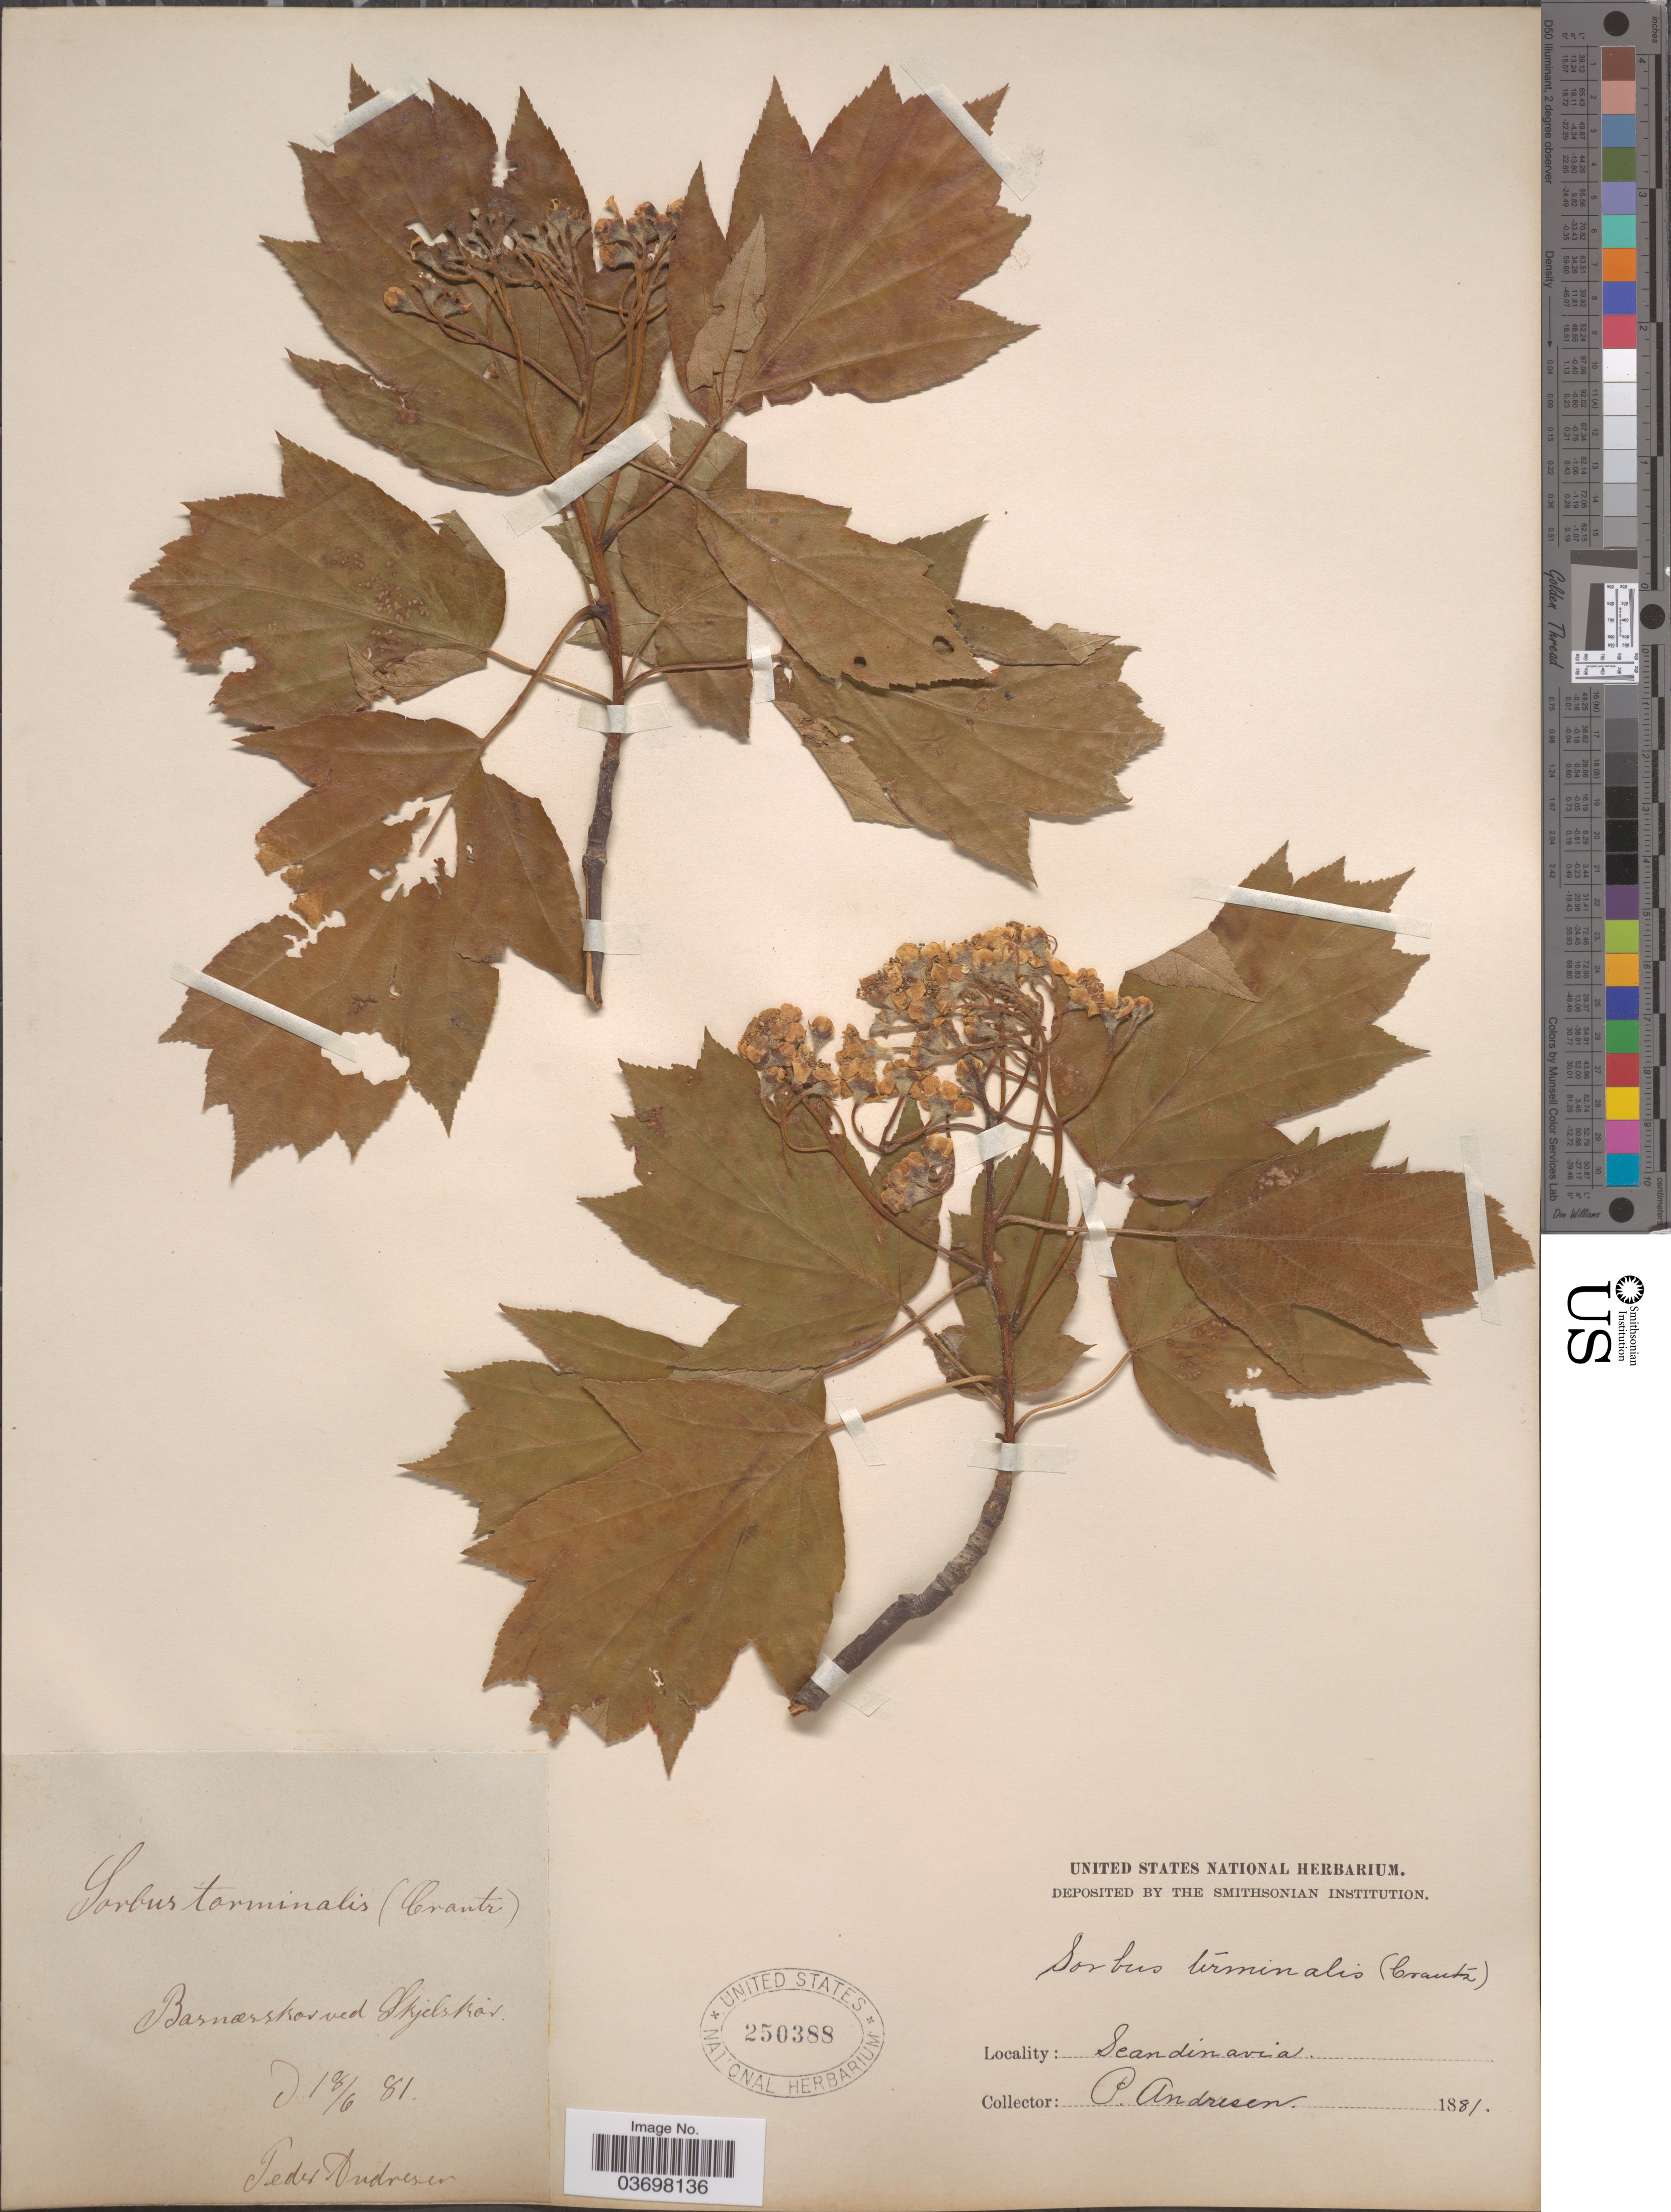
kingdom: Plantae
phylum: Tracheophyta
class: Magnoliopsida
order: Rosales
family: Rosaceae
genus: Sorbus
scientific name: Sorbus torminalis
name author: (L.) Crantz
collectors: P. Andersen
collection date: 1881-06-18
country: Denmark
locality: Basnæsskov ved Skjelskor Scandinavia.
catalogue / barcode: US 250388